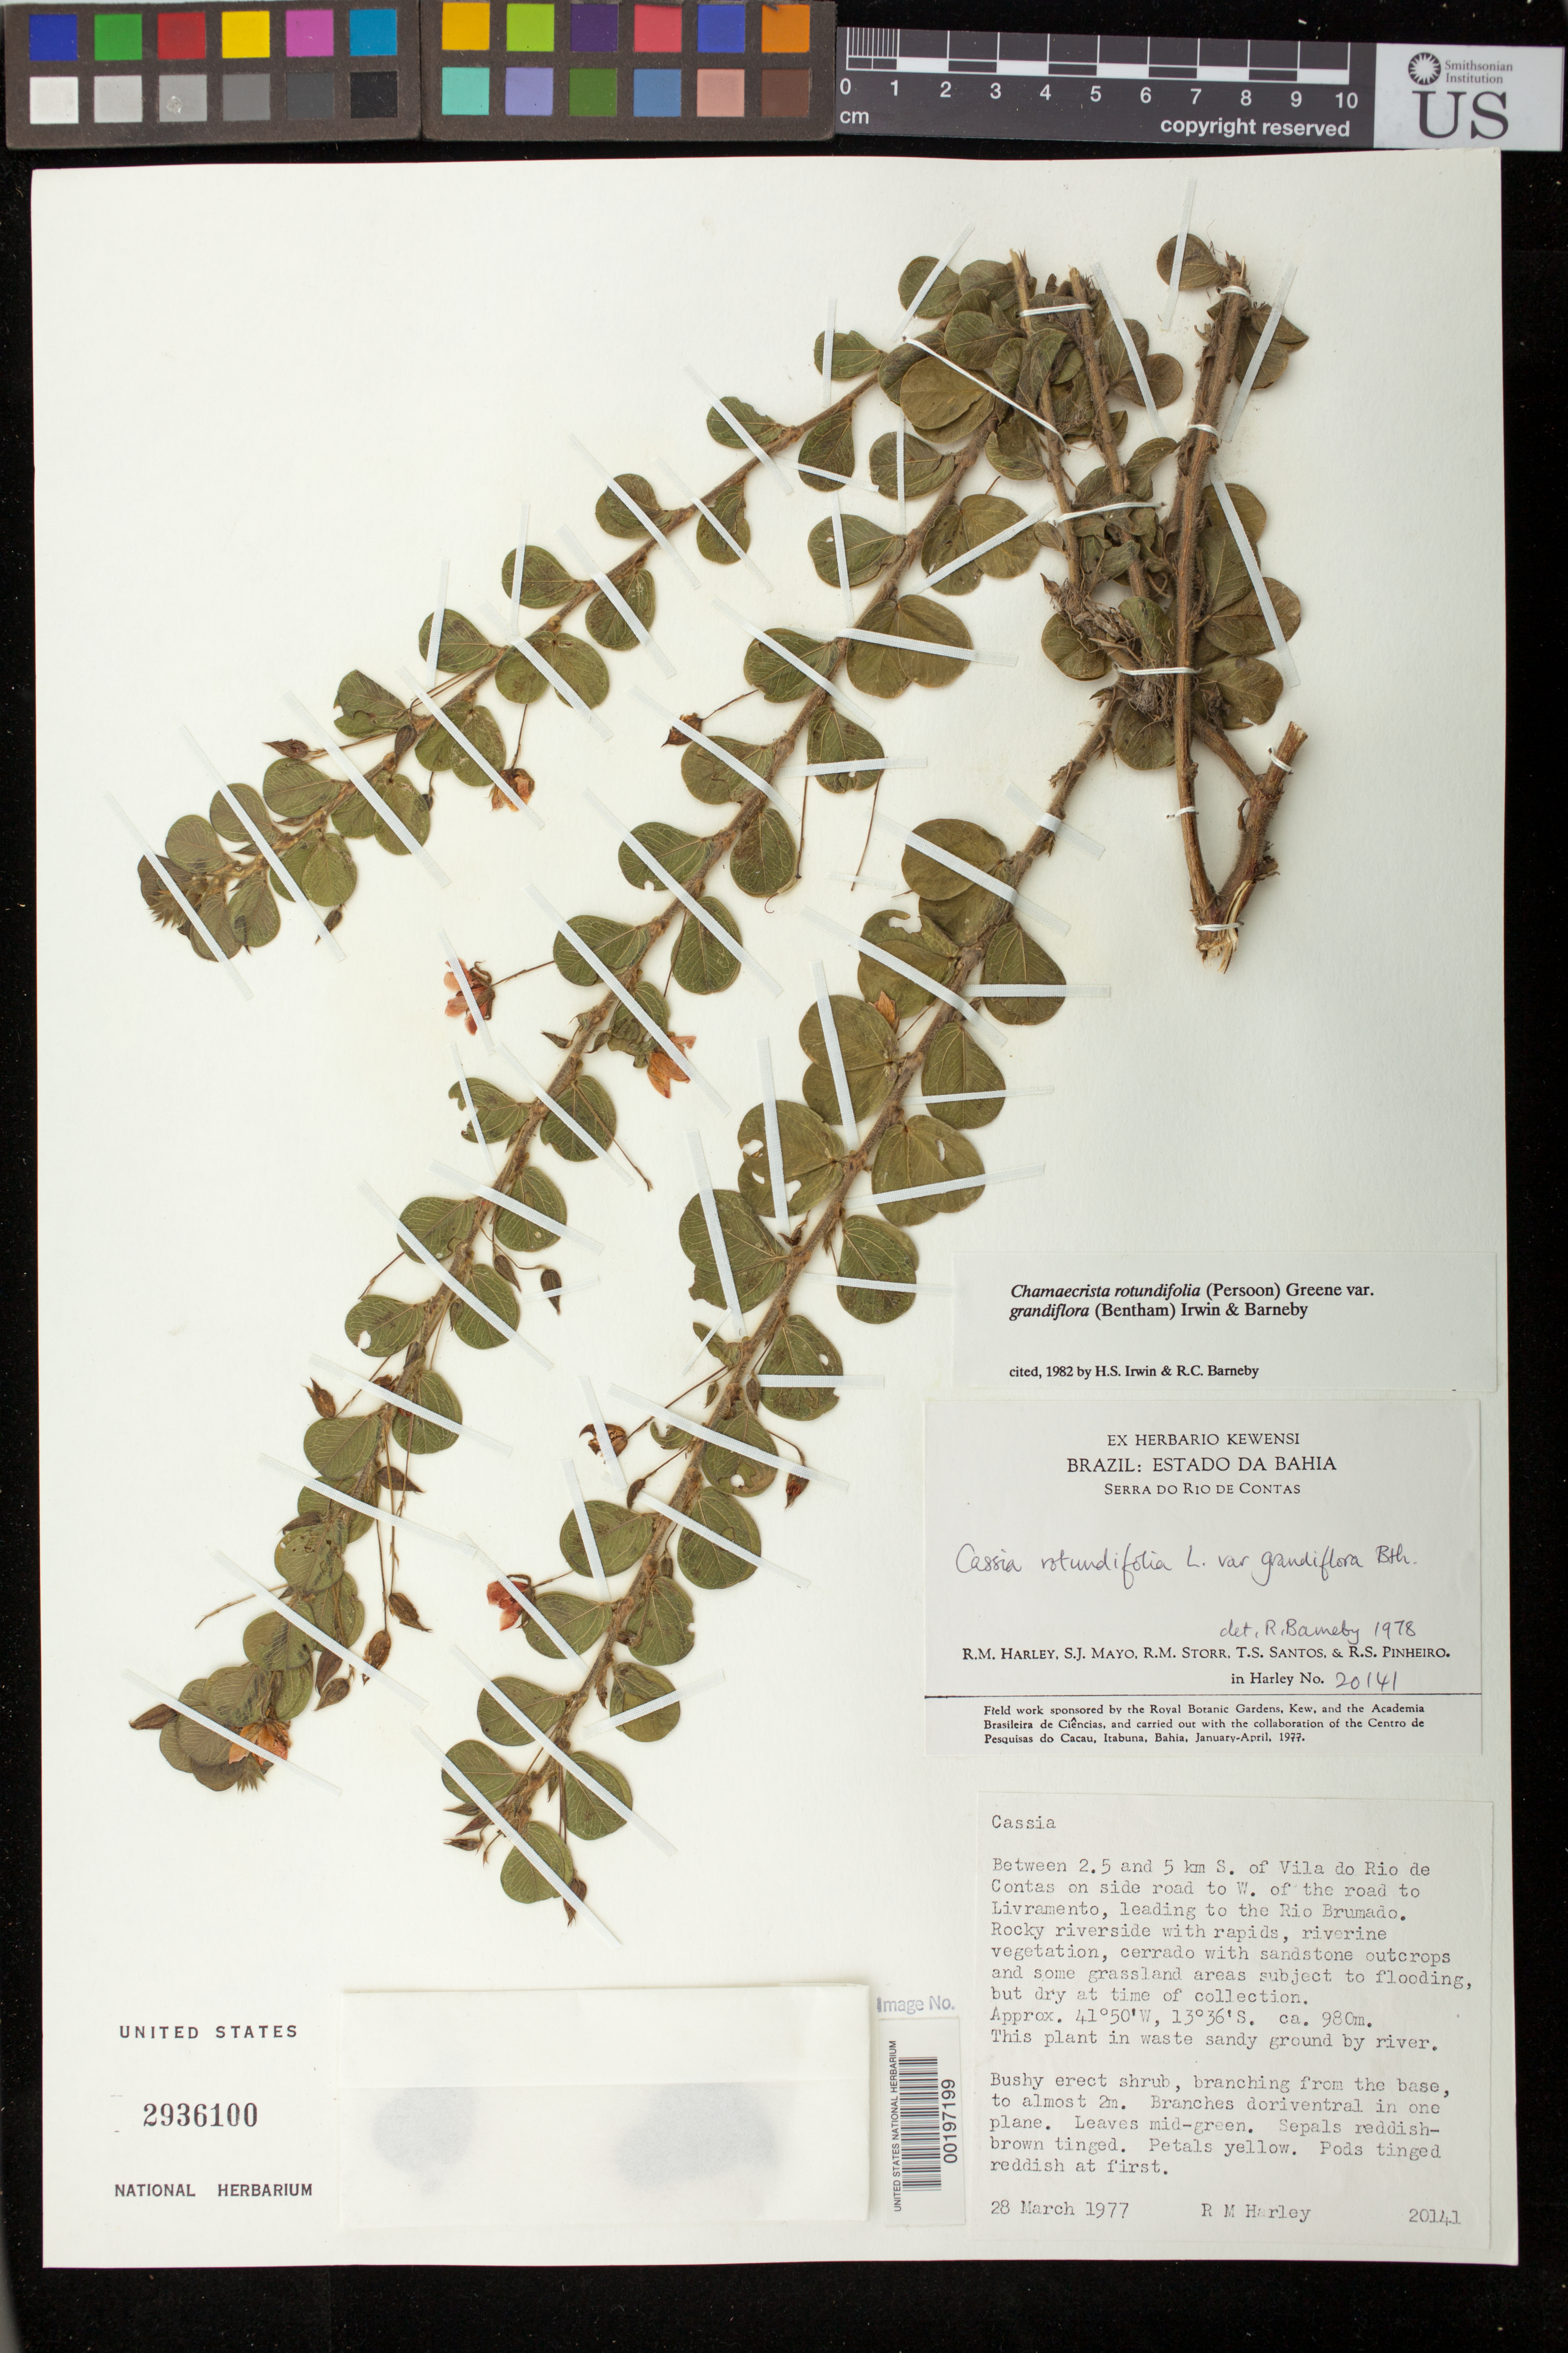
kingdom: Plantae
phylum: Tracheophyta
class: Magnoliopsida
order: Fabales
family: Fabaceae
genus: Chamaecrista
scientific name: Chamaecrista rotundifolia var. grandiflora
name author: (Benth.) H.S. Irwin & Barneby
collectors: R. M. Harley, S. J. Mayo, R. M. Storr, T. S. Santos & R. S. Pinheiro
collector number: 20141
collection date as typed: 28 Mar 1977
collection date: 1977-03-28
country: Brazil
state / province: Bahia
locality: Serra do Rio de Contas; Between 2.5 and 5 km S. of Vila do Rio de Contas on side road to W. of the road to Livramento, leading to the Rio Brumado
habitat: Rocky riverside with rapids, riverine vegetation, cerrado with samdstone outcrops and some grassland areas subject to flooding, but dry at time of collection. This plant in waste sandy ground by river.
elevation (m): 980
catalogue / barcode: US 2936100